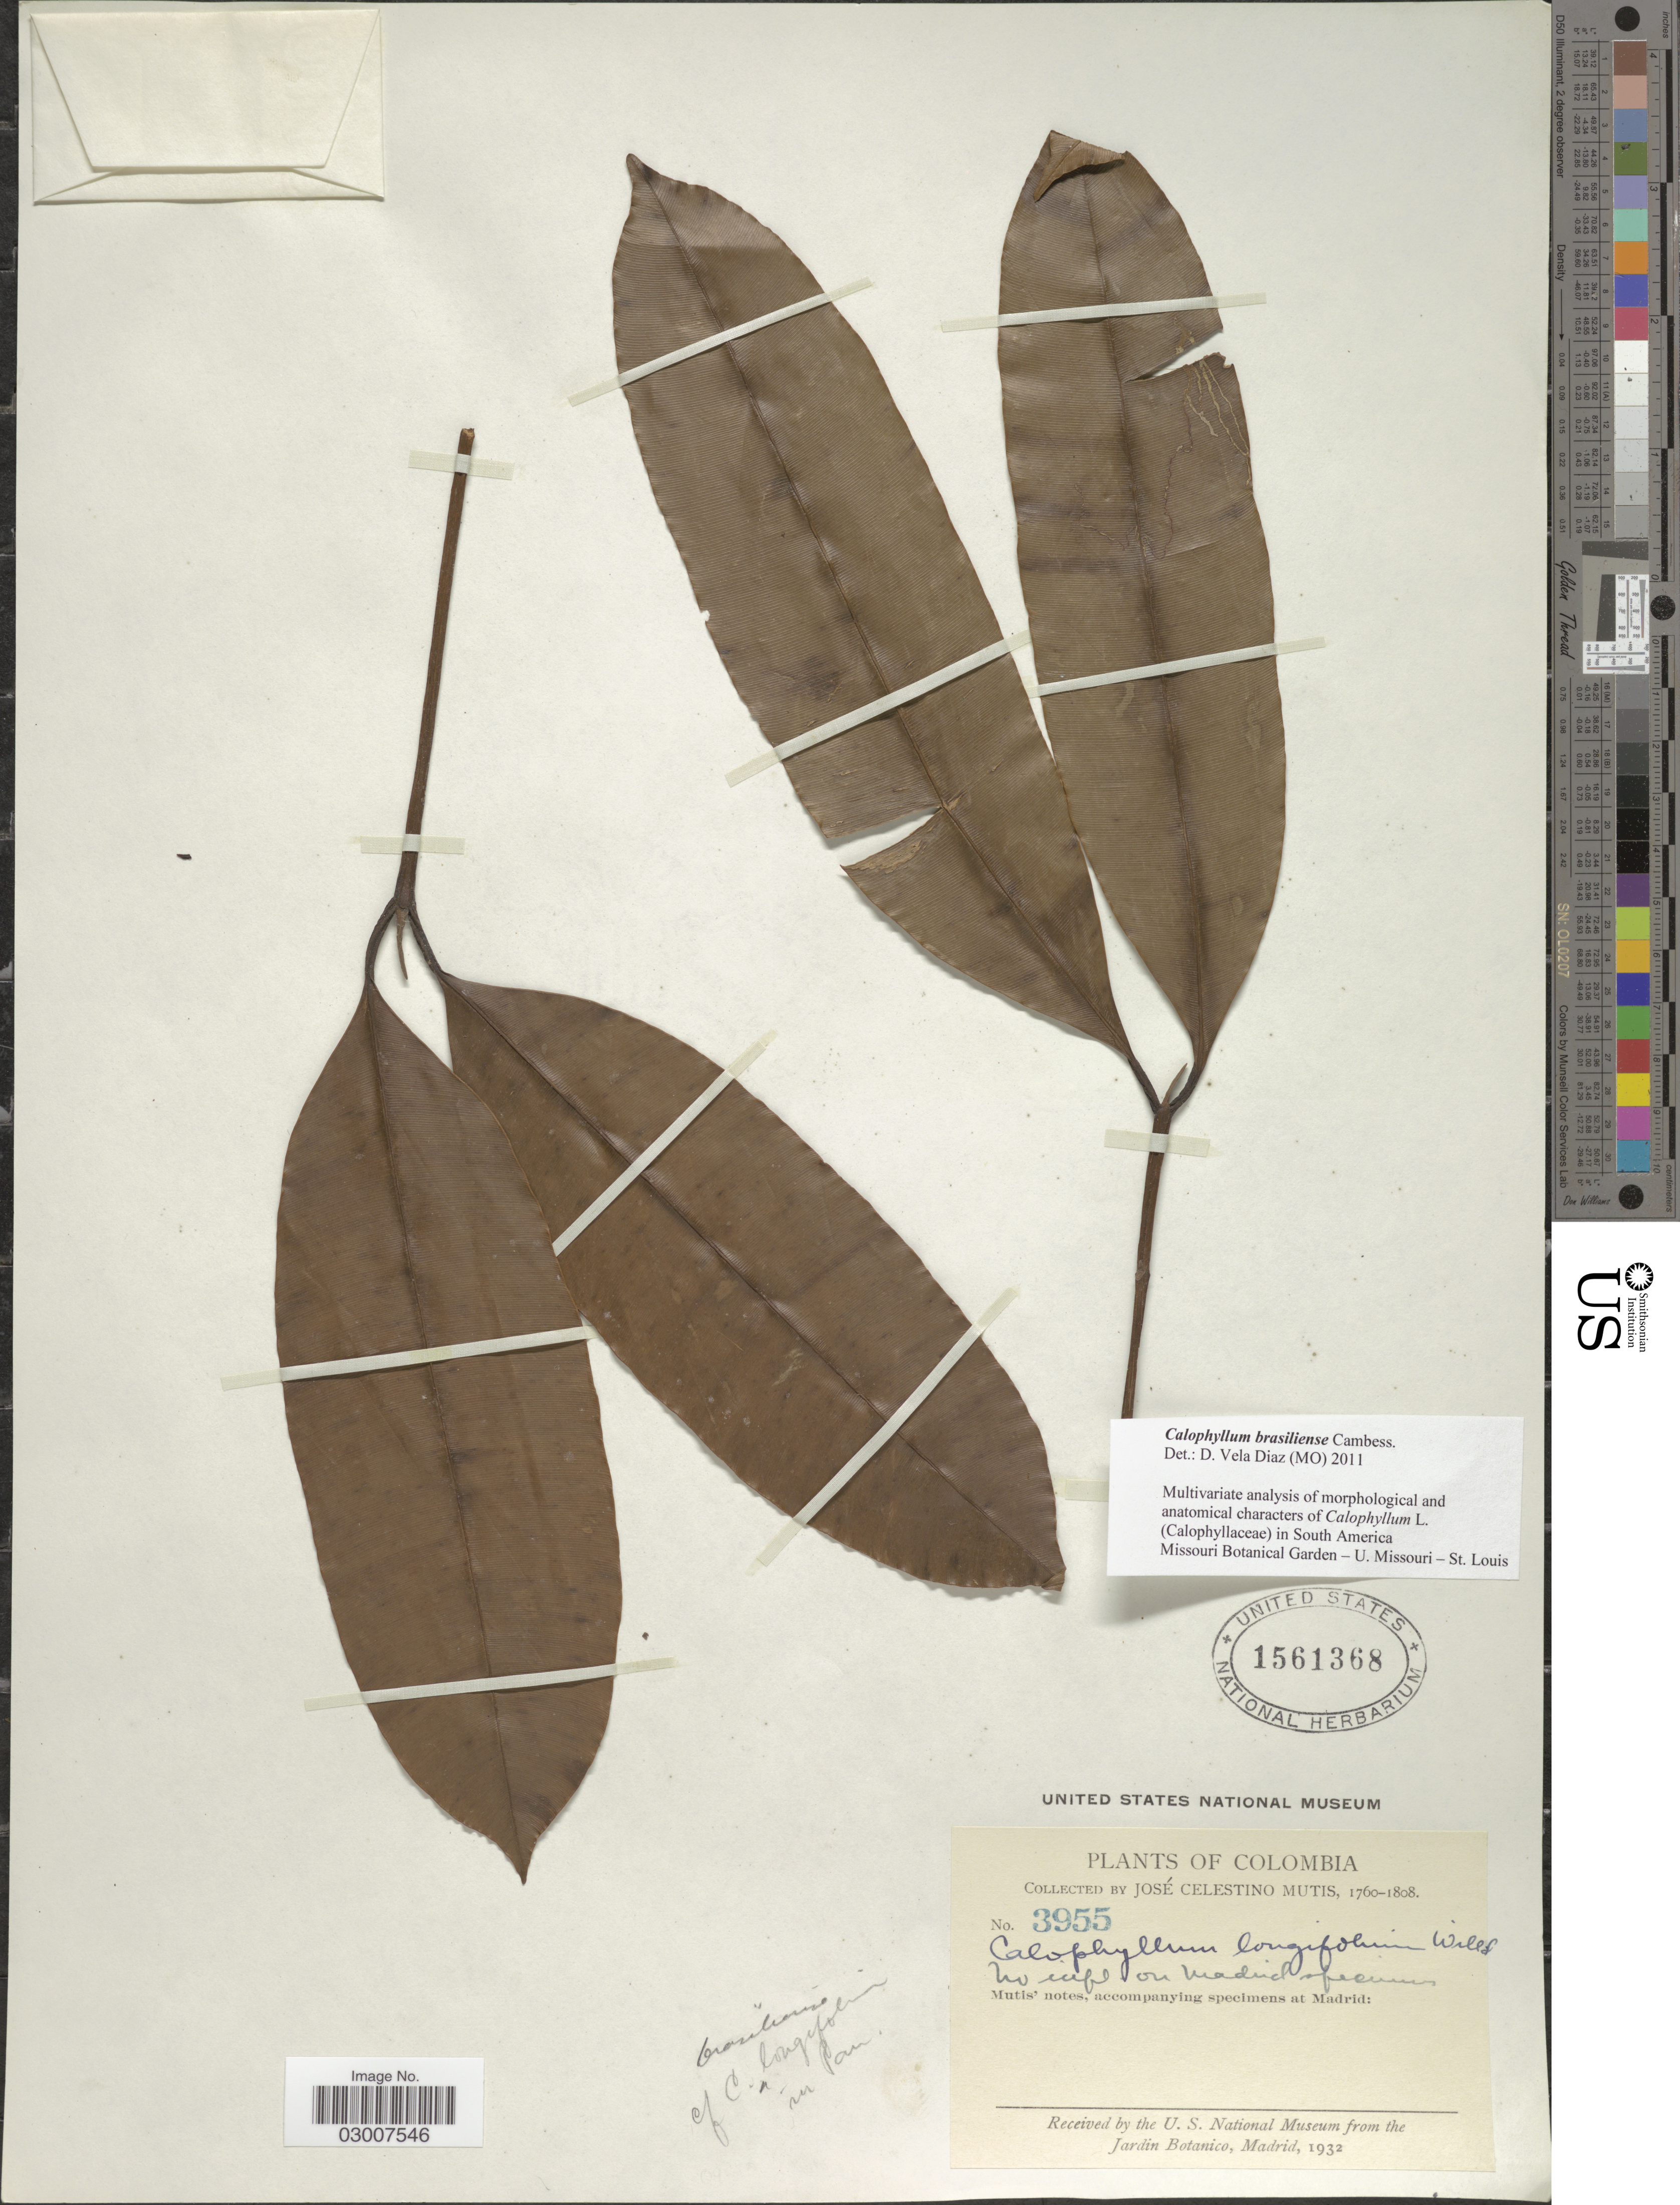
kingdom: Plantae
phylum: Tracheophyta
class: Magnoliopsida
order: Malpighiales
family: Calophyllaceae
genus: Calophyllum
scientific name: Calophyllum brasiliense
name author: Cambess.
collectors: J. C. B. Mutis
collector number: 3955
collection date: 1760/1808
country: Colombia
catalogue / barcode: US 1561368